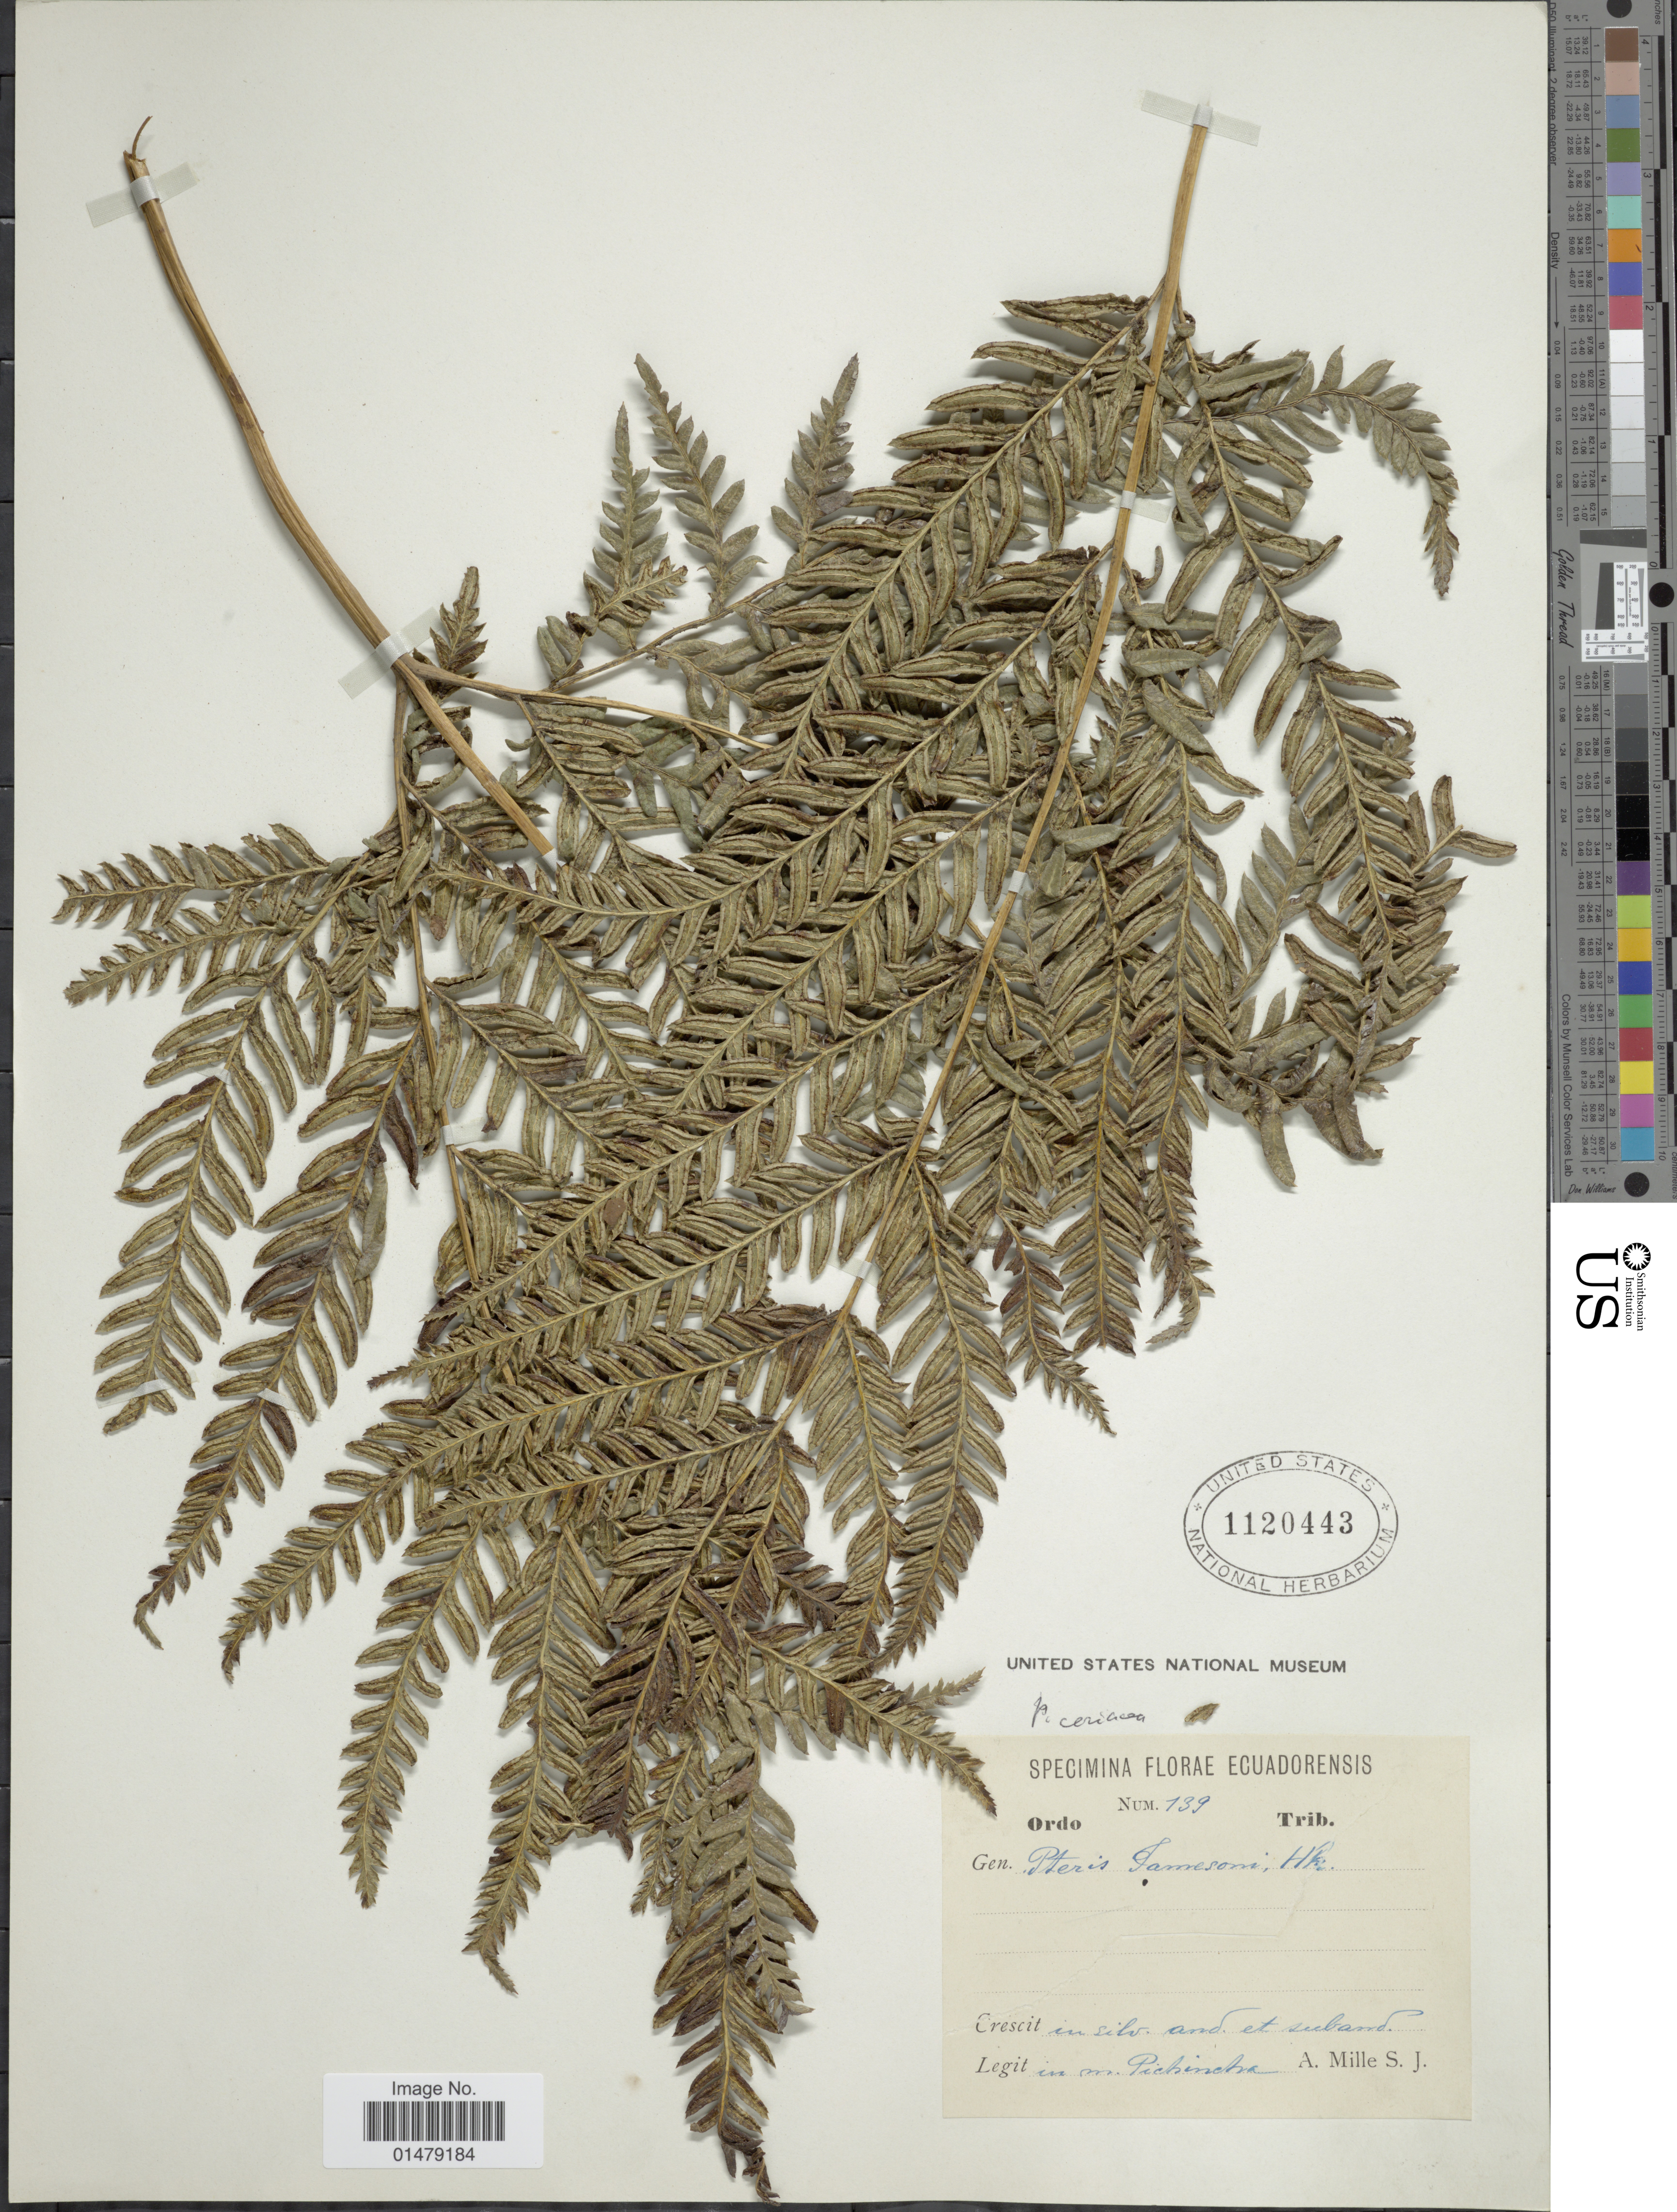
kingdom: Plantae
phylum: Tracheophyta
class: Polypodiopsida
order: Polypodiales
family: Pteridaceae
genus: Pteris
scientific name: Pteris coriacea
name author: Desv.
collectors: A. Mille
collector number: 139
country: Ecuador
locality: Florae Ecuadorensis. Crescit in silv. and et suband.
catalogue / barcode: US 1120443